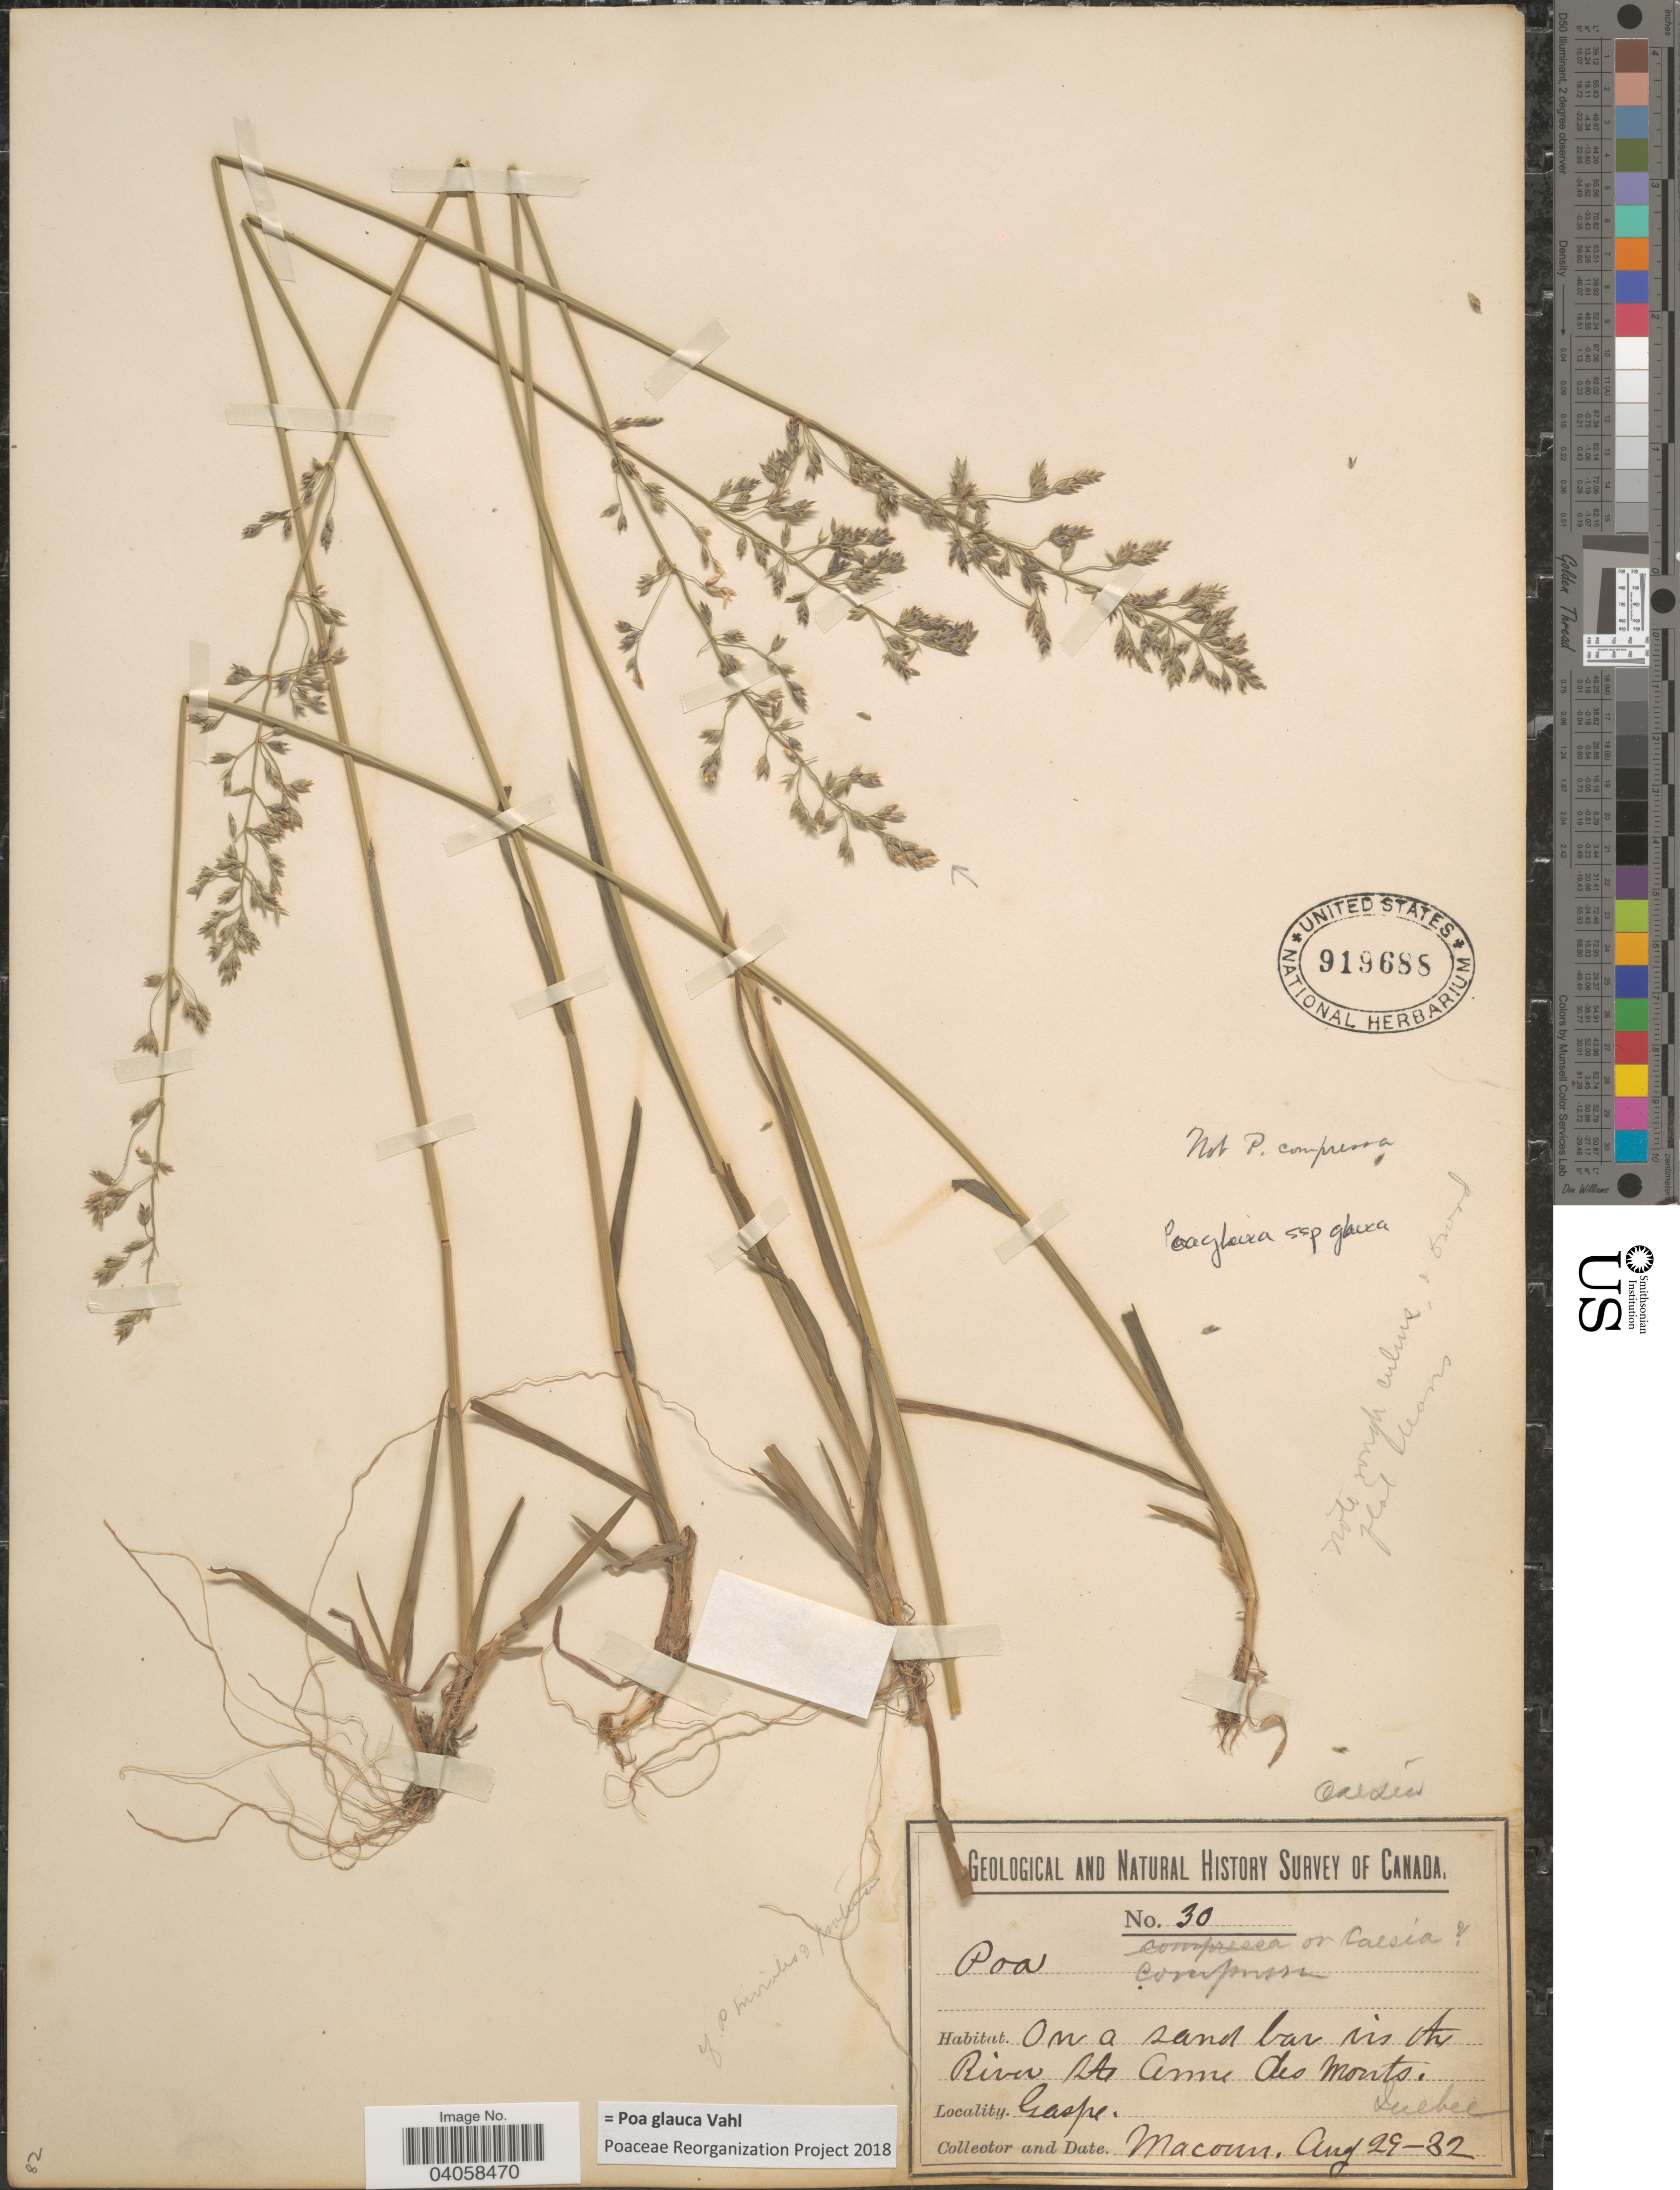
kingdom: Plantae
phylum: Tracheophyta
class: Liliopsida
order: Poales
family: Poaceae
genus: Poa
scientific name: Poa glauca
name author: Vahl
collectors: -- Macoun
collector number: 30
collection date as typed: Transcribed d/m/y: 29/8/82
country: Canada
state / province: Quebec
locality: On a sand bar in the River. Ste. Anne Des Monts. Gaspe.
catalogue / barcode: US 919688